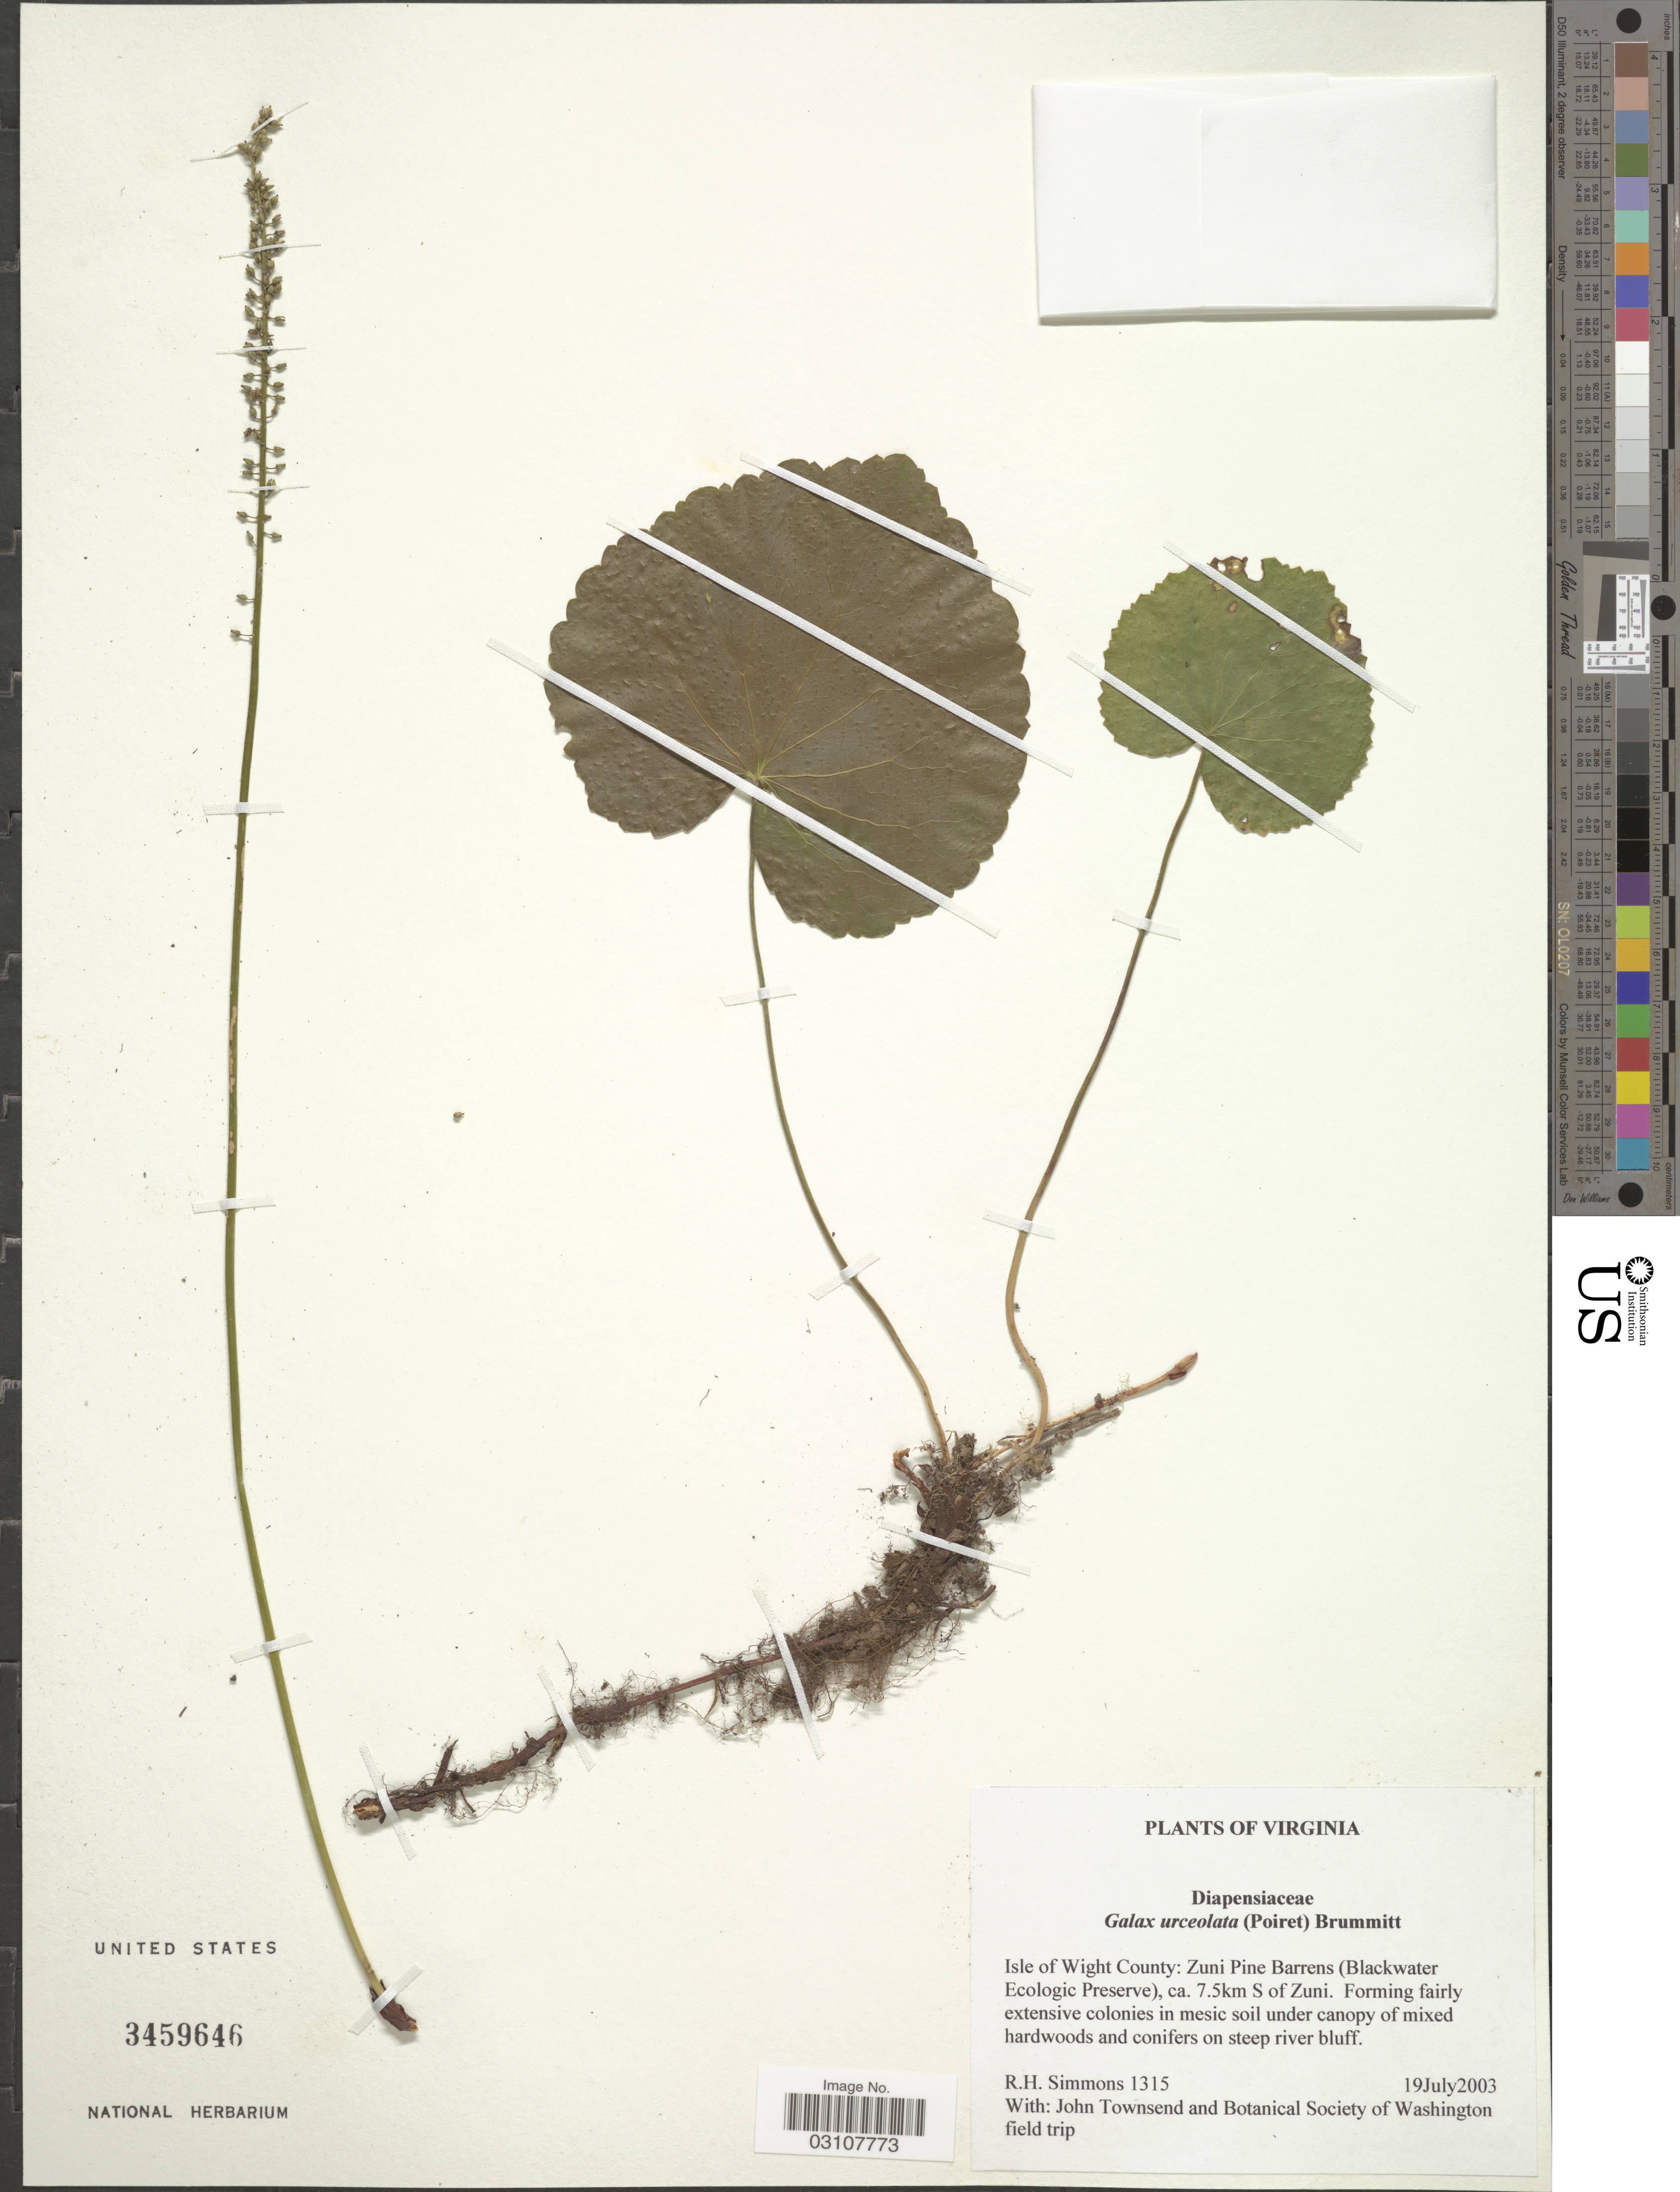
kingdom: Plantae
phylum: Tracheophyta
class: Magnoliopsida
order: Ericales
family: Diapensiaceae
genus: Galax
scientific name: Galax urceolata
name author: (Poir.) Brummitt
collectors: R. H. Simmons, J. F. Townsend & Botanical Society of Washington field trip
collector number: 1315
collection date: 2003-07-19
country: United States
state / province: Virginia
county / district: Isle of Wight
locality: Isle of Wight County: Zuni Pine Barrens (Blackwater Ecologic Preserve), ca. 7.5km S of Zuni.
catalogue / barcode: US 3459646